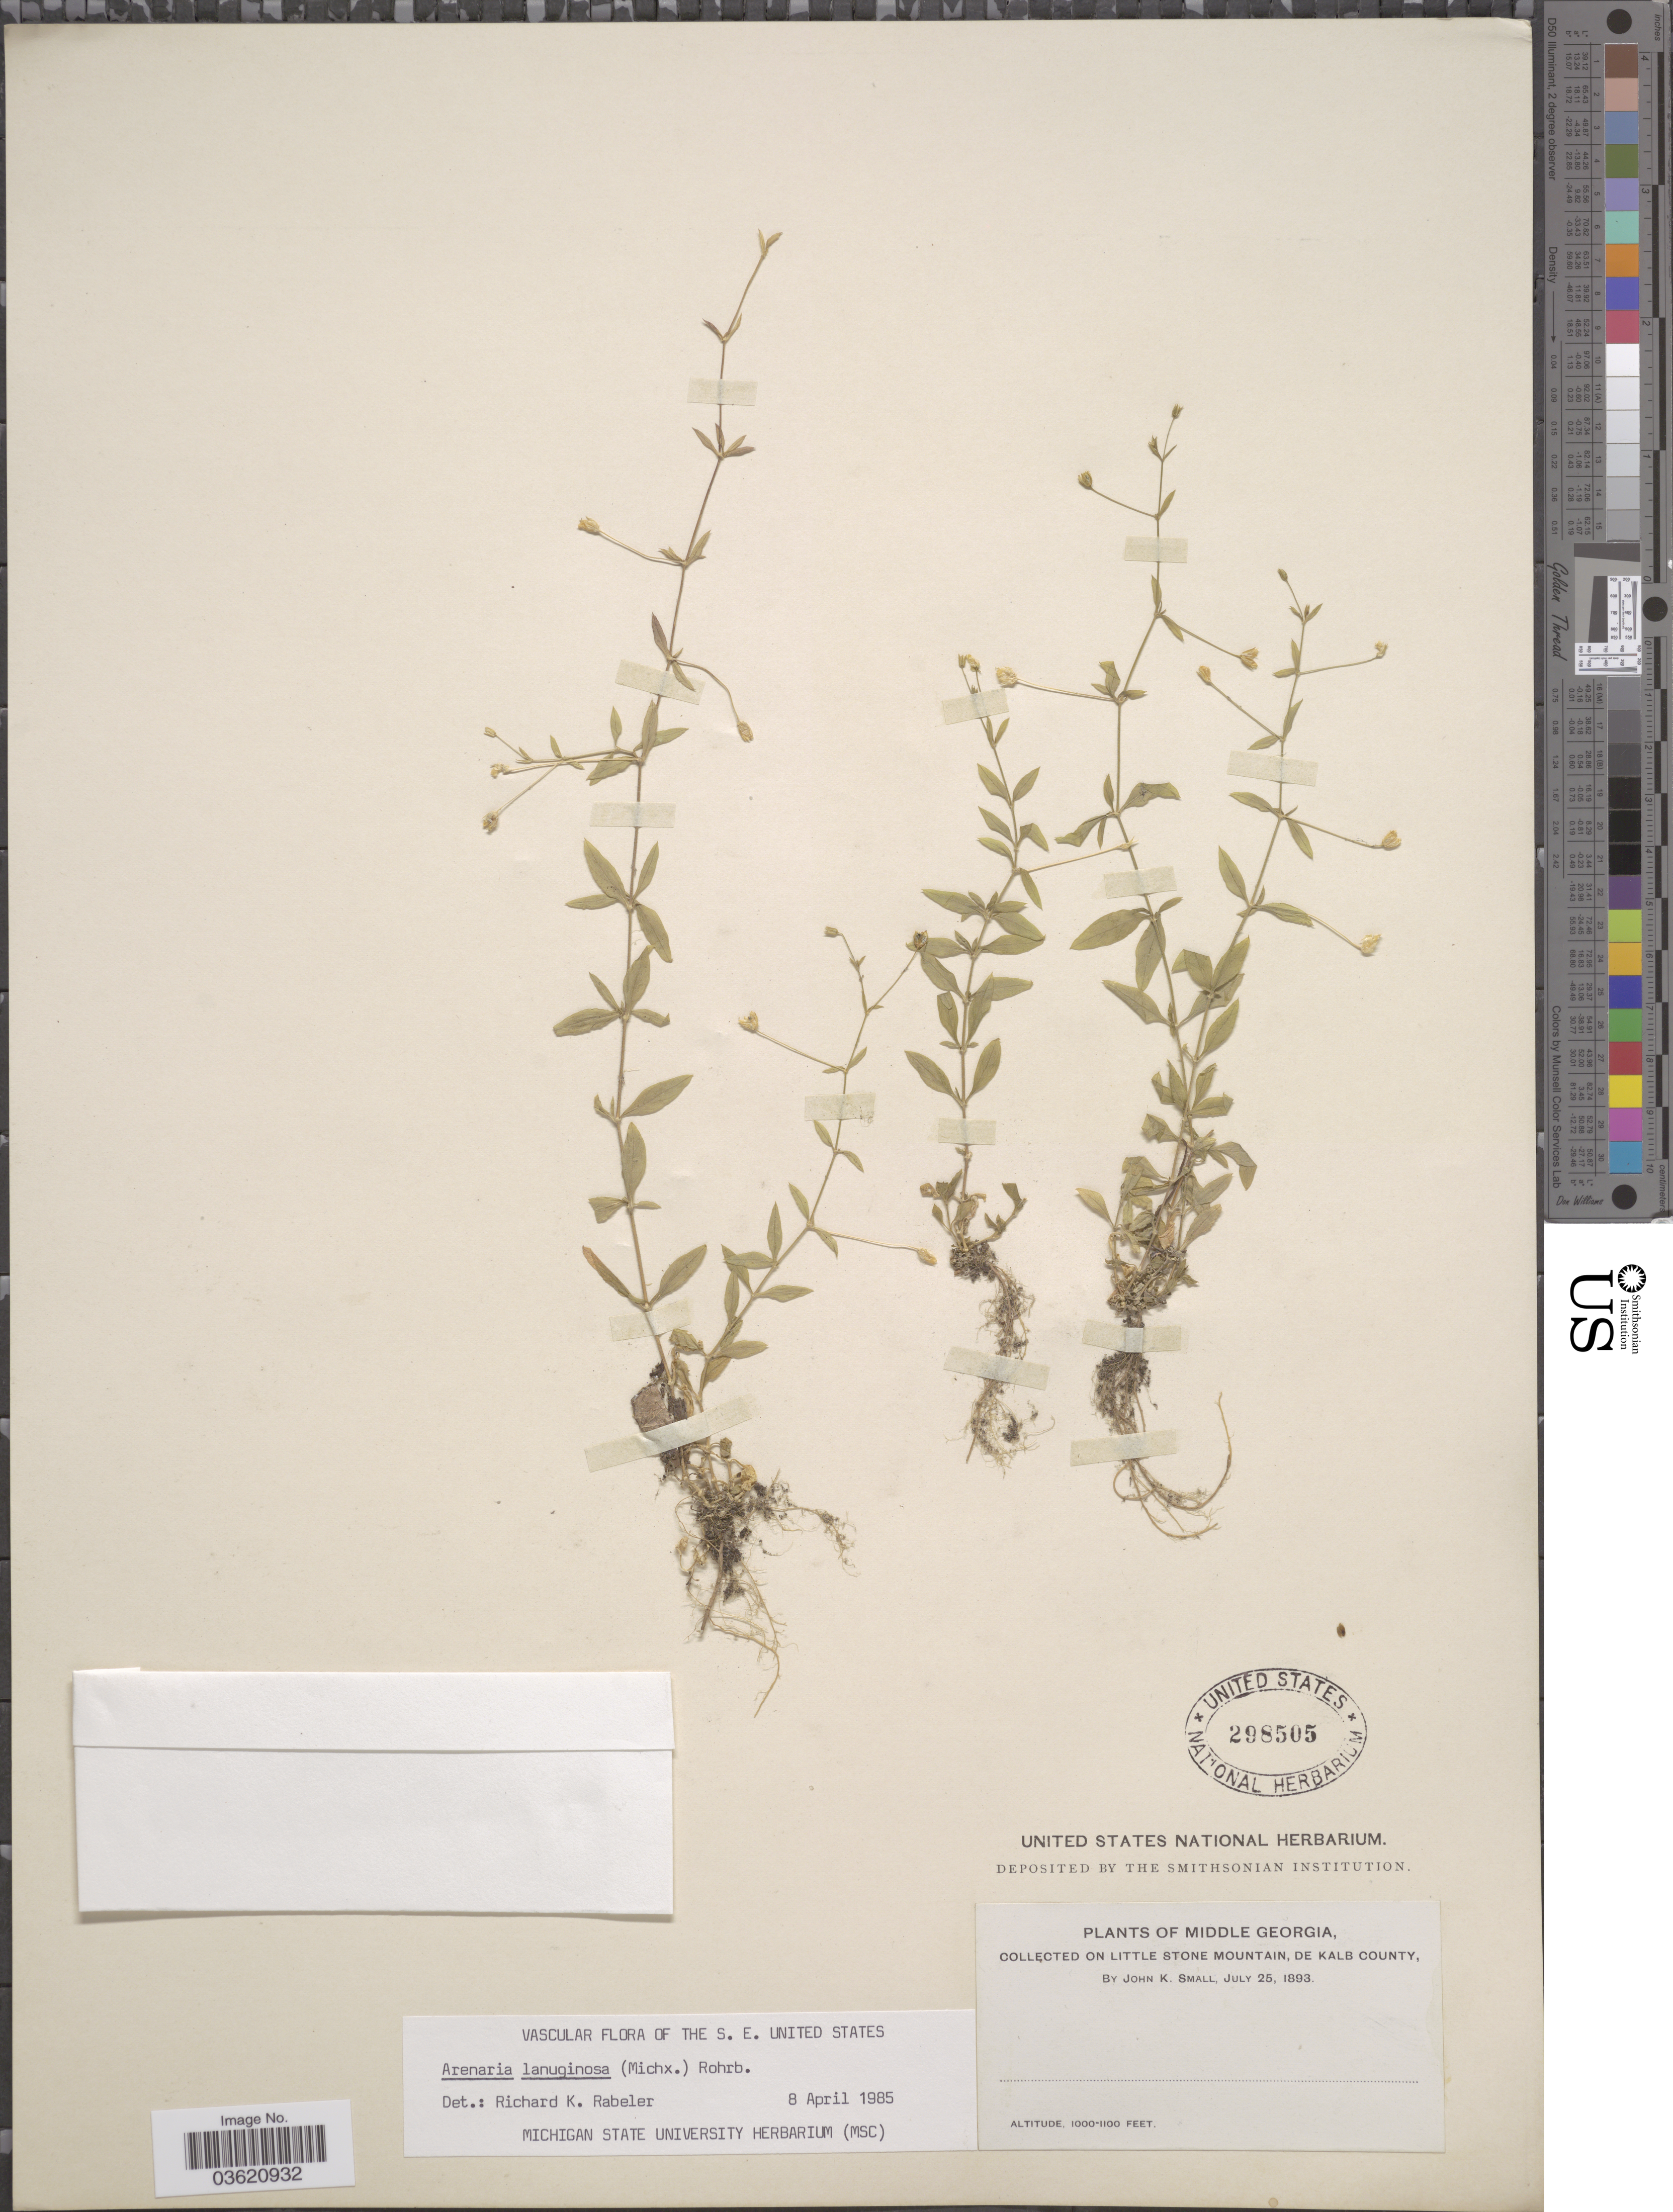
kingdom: Plantae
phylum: Tracheophyta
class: Magnoliopsida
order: Caryophyllales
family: Caryophyllaceae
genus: Arenaria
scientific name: Arenaria lanuginosa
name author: (Michx.) Rohrb.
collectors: J. K. Small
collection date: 1893-07-25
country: United States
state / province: Georgia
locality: Middle Georgia. On Little Stone Mountain, De Kalb County.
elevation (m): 305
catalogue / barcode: US 298505